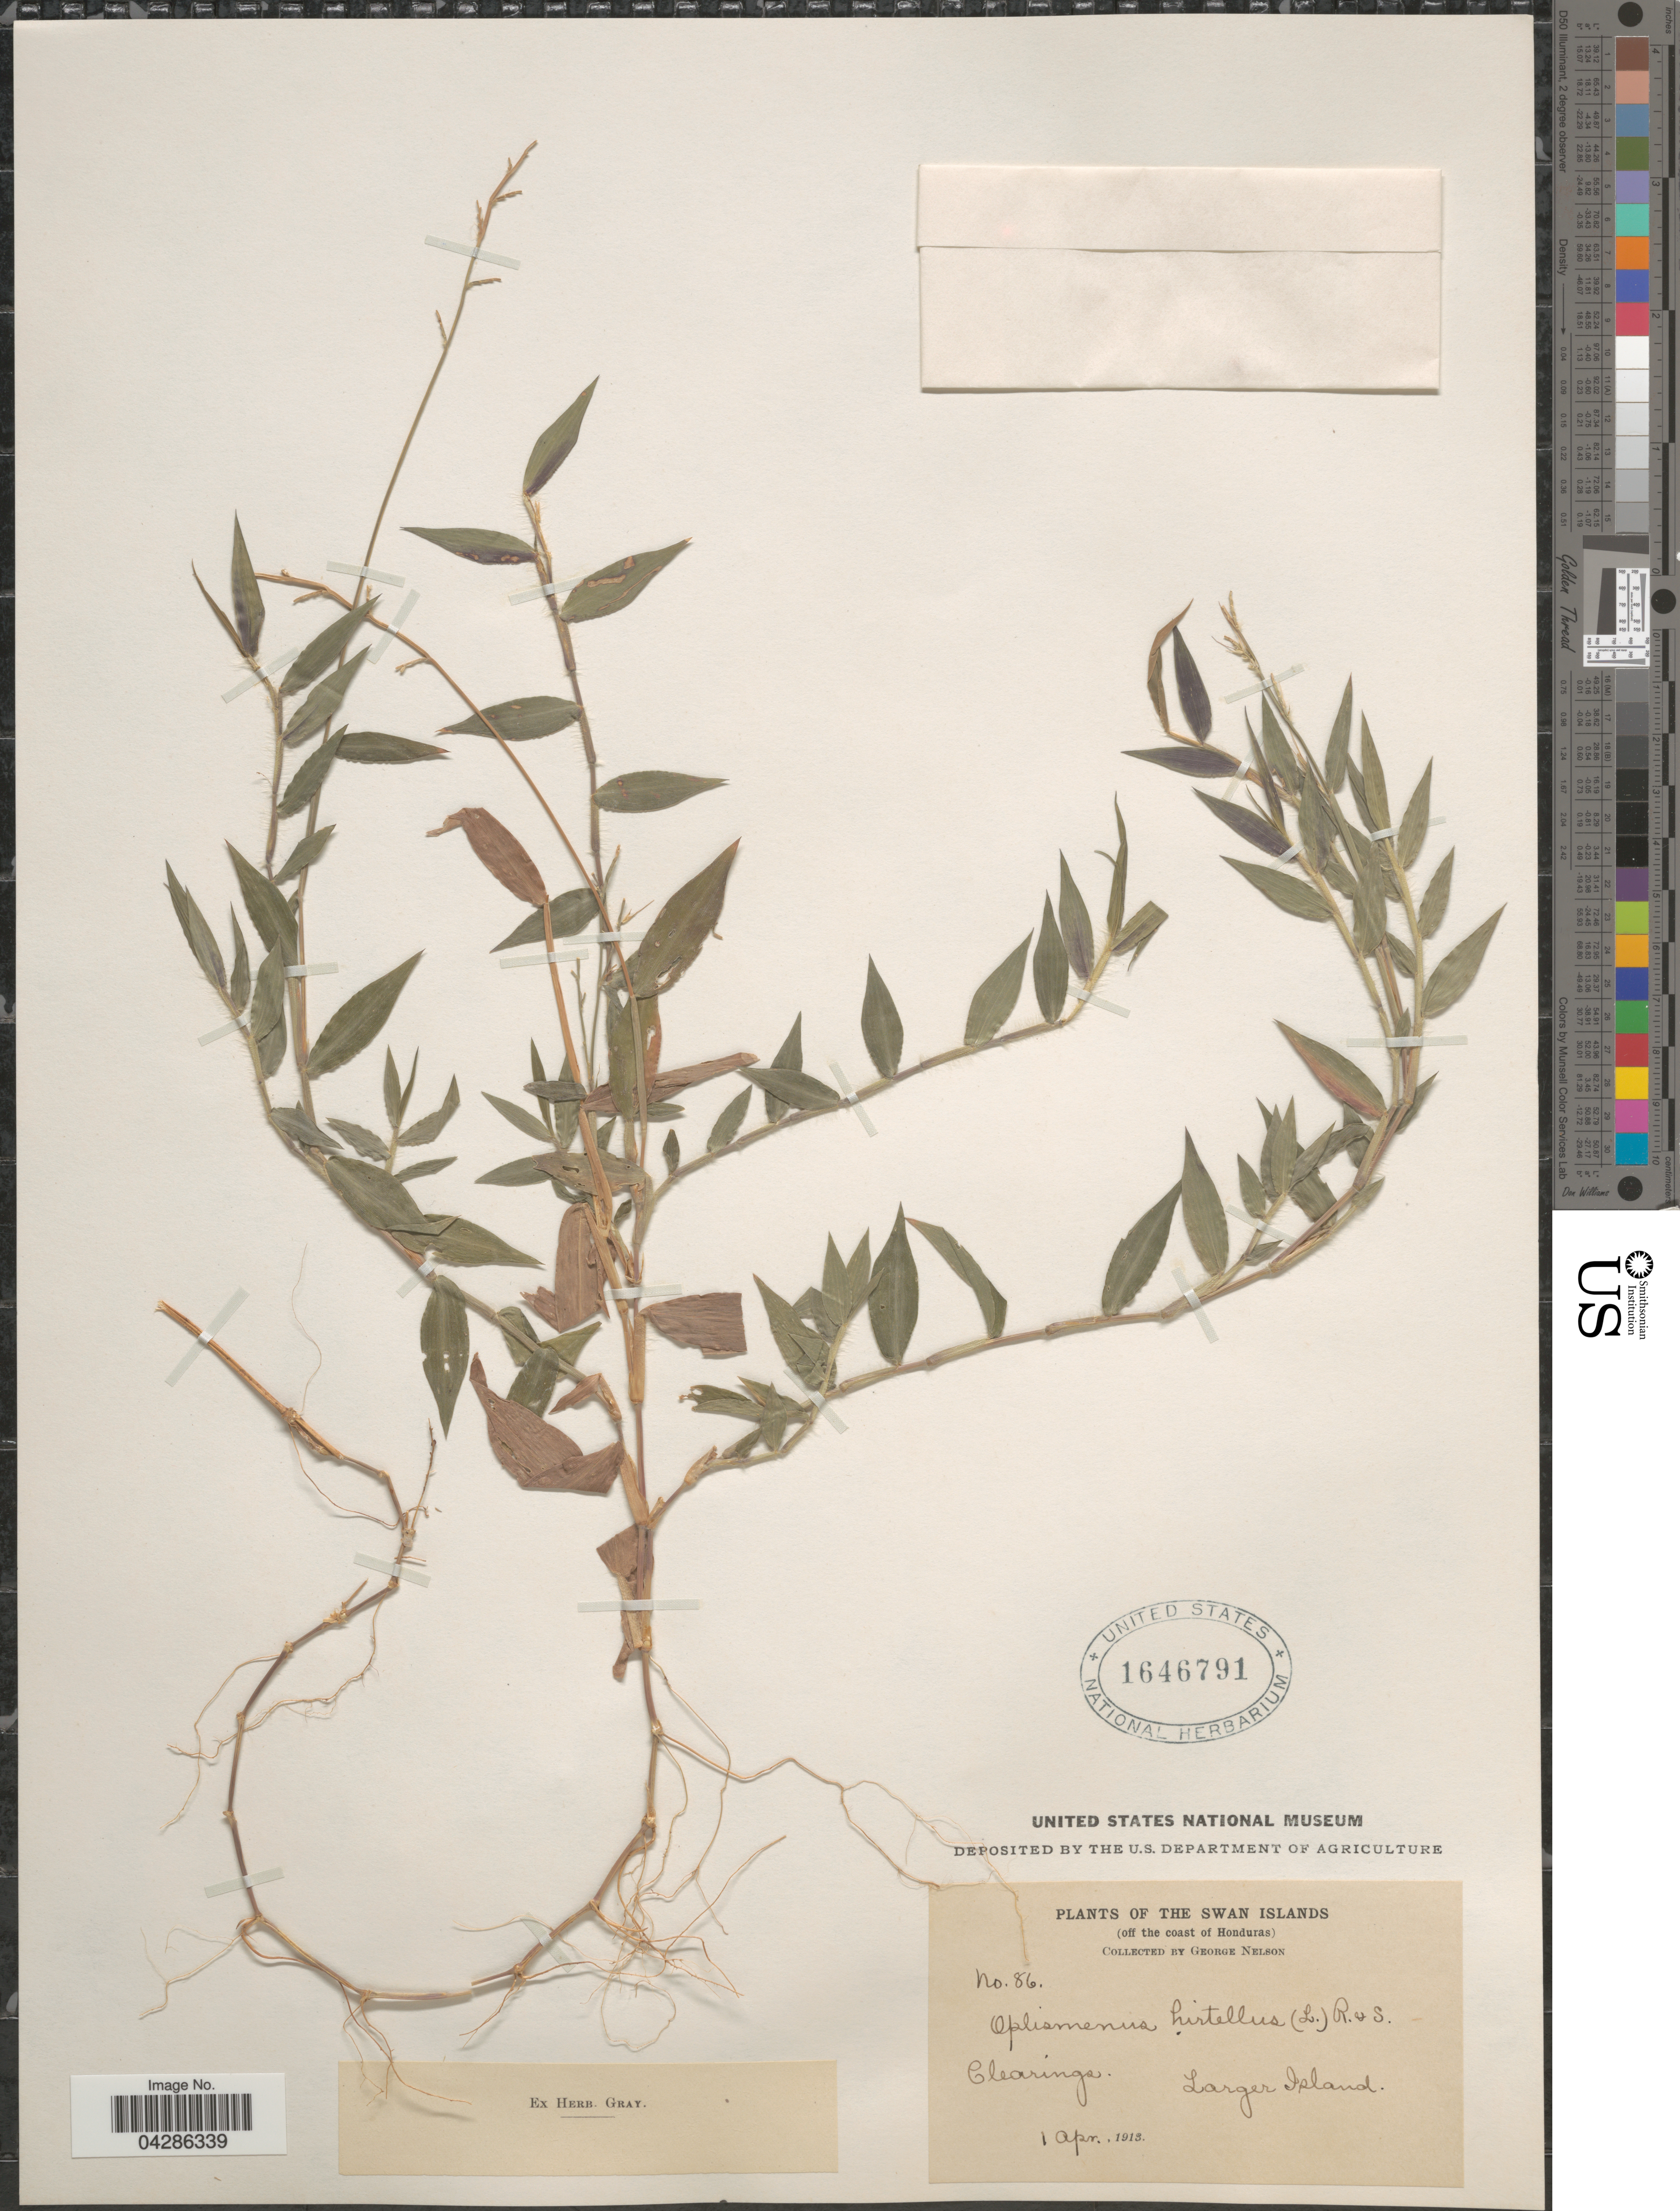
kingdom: Plantae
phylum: Tracheophyta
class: Liliopsida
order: Poales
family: Poaceae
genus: Oplismenus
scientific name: Oplismenus hirtellus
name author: (L.) P. Beauv.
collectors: G. Nelson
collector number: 86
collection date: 1913-04-01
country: Honduras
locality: The Swan Islands. (off the coast of Honduras). Larger Island.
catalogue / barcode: US 1646791